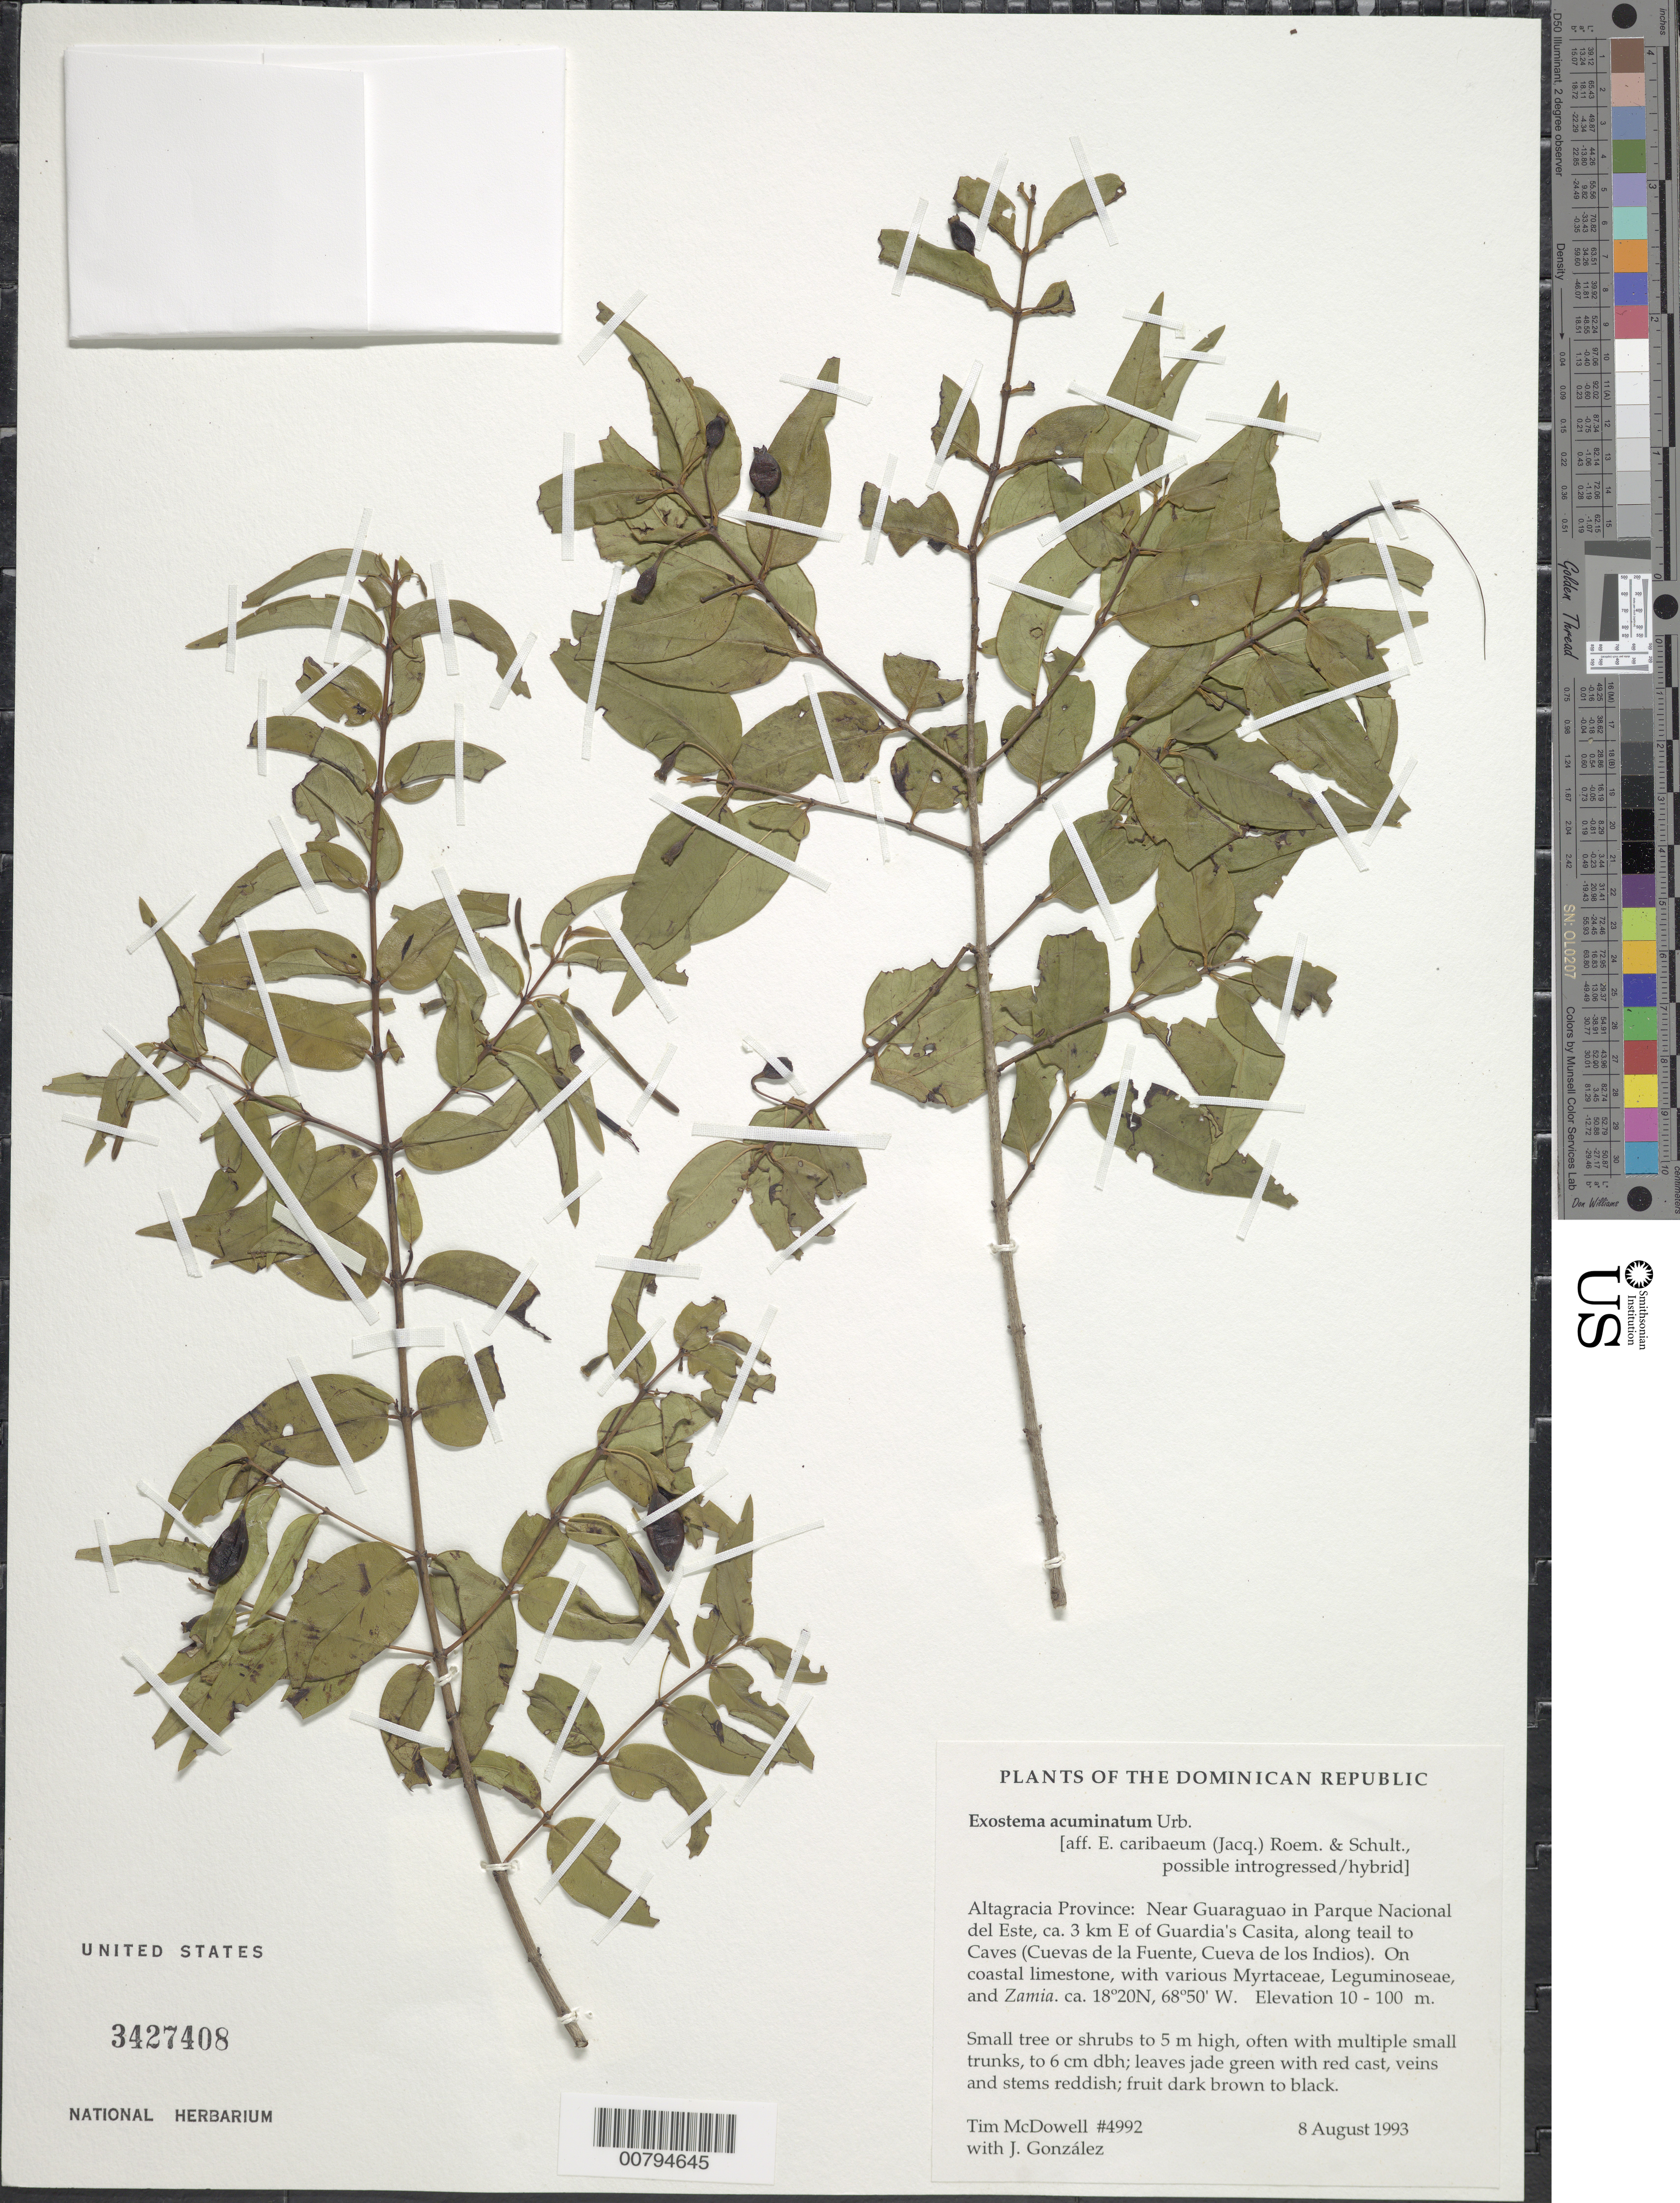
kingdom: Plantae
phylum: Tracheophyta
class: Magnoliopsida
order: Gentianales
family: Rubiaceae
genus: Exostema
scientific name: Exostema acuminatum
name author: Urb.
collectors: G. McDowell & J. Gonzalez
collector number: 4992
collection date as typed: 08 Aug 1993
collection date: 1993-08-08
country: Dominican Republic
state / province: La Altagracía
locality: Near Guaraguao in Parque Nacional del Este, ca. 3 km E of Guardia's Casita. Along trail to Caves (Cuevas de la Fuente, Cueva de los Indios).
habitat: On coastal limestone, with various Myrtaceae, Leguminoseae & Zamia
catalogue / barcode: US 3427408